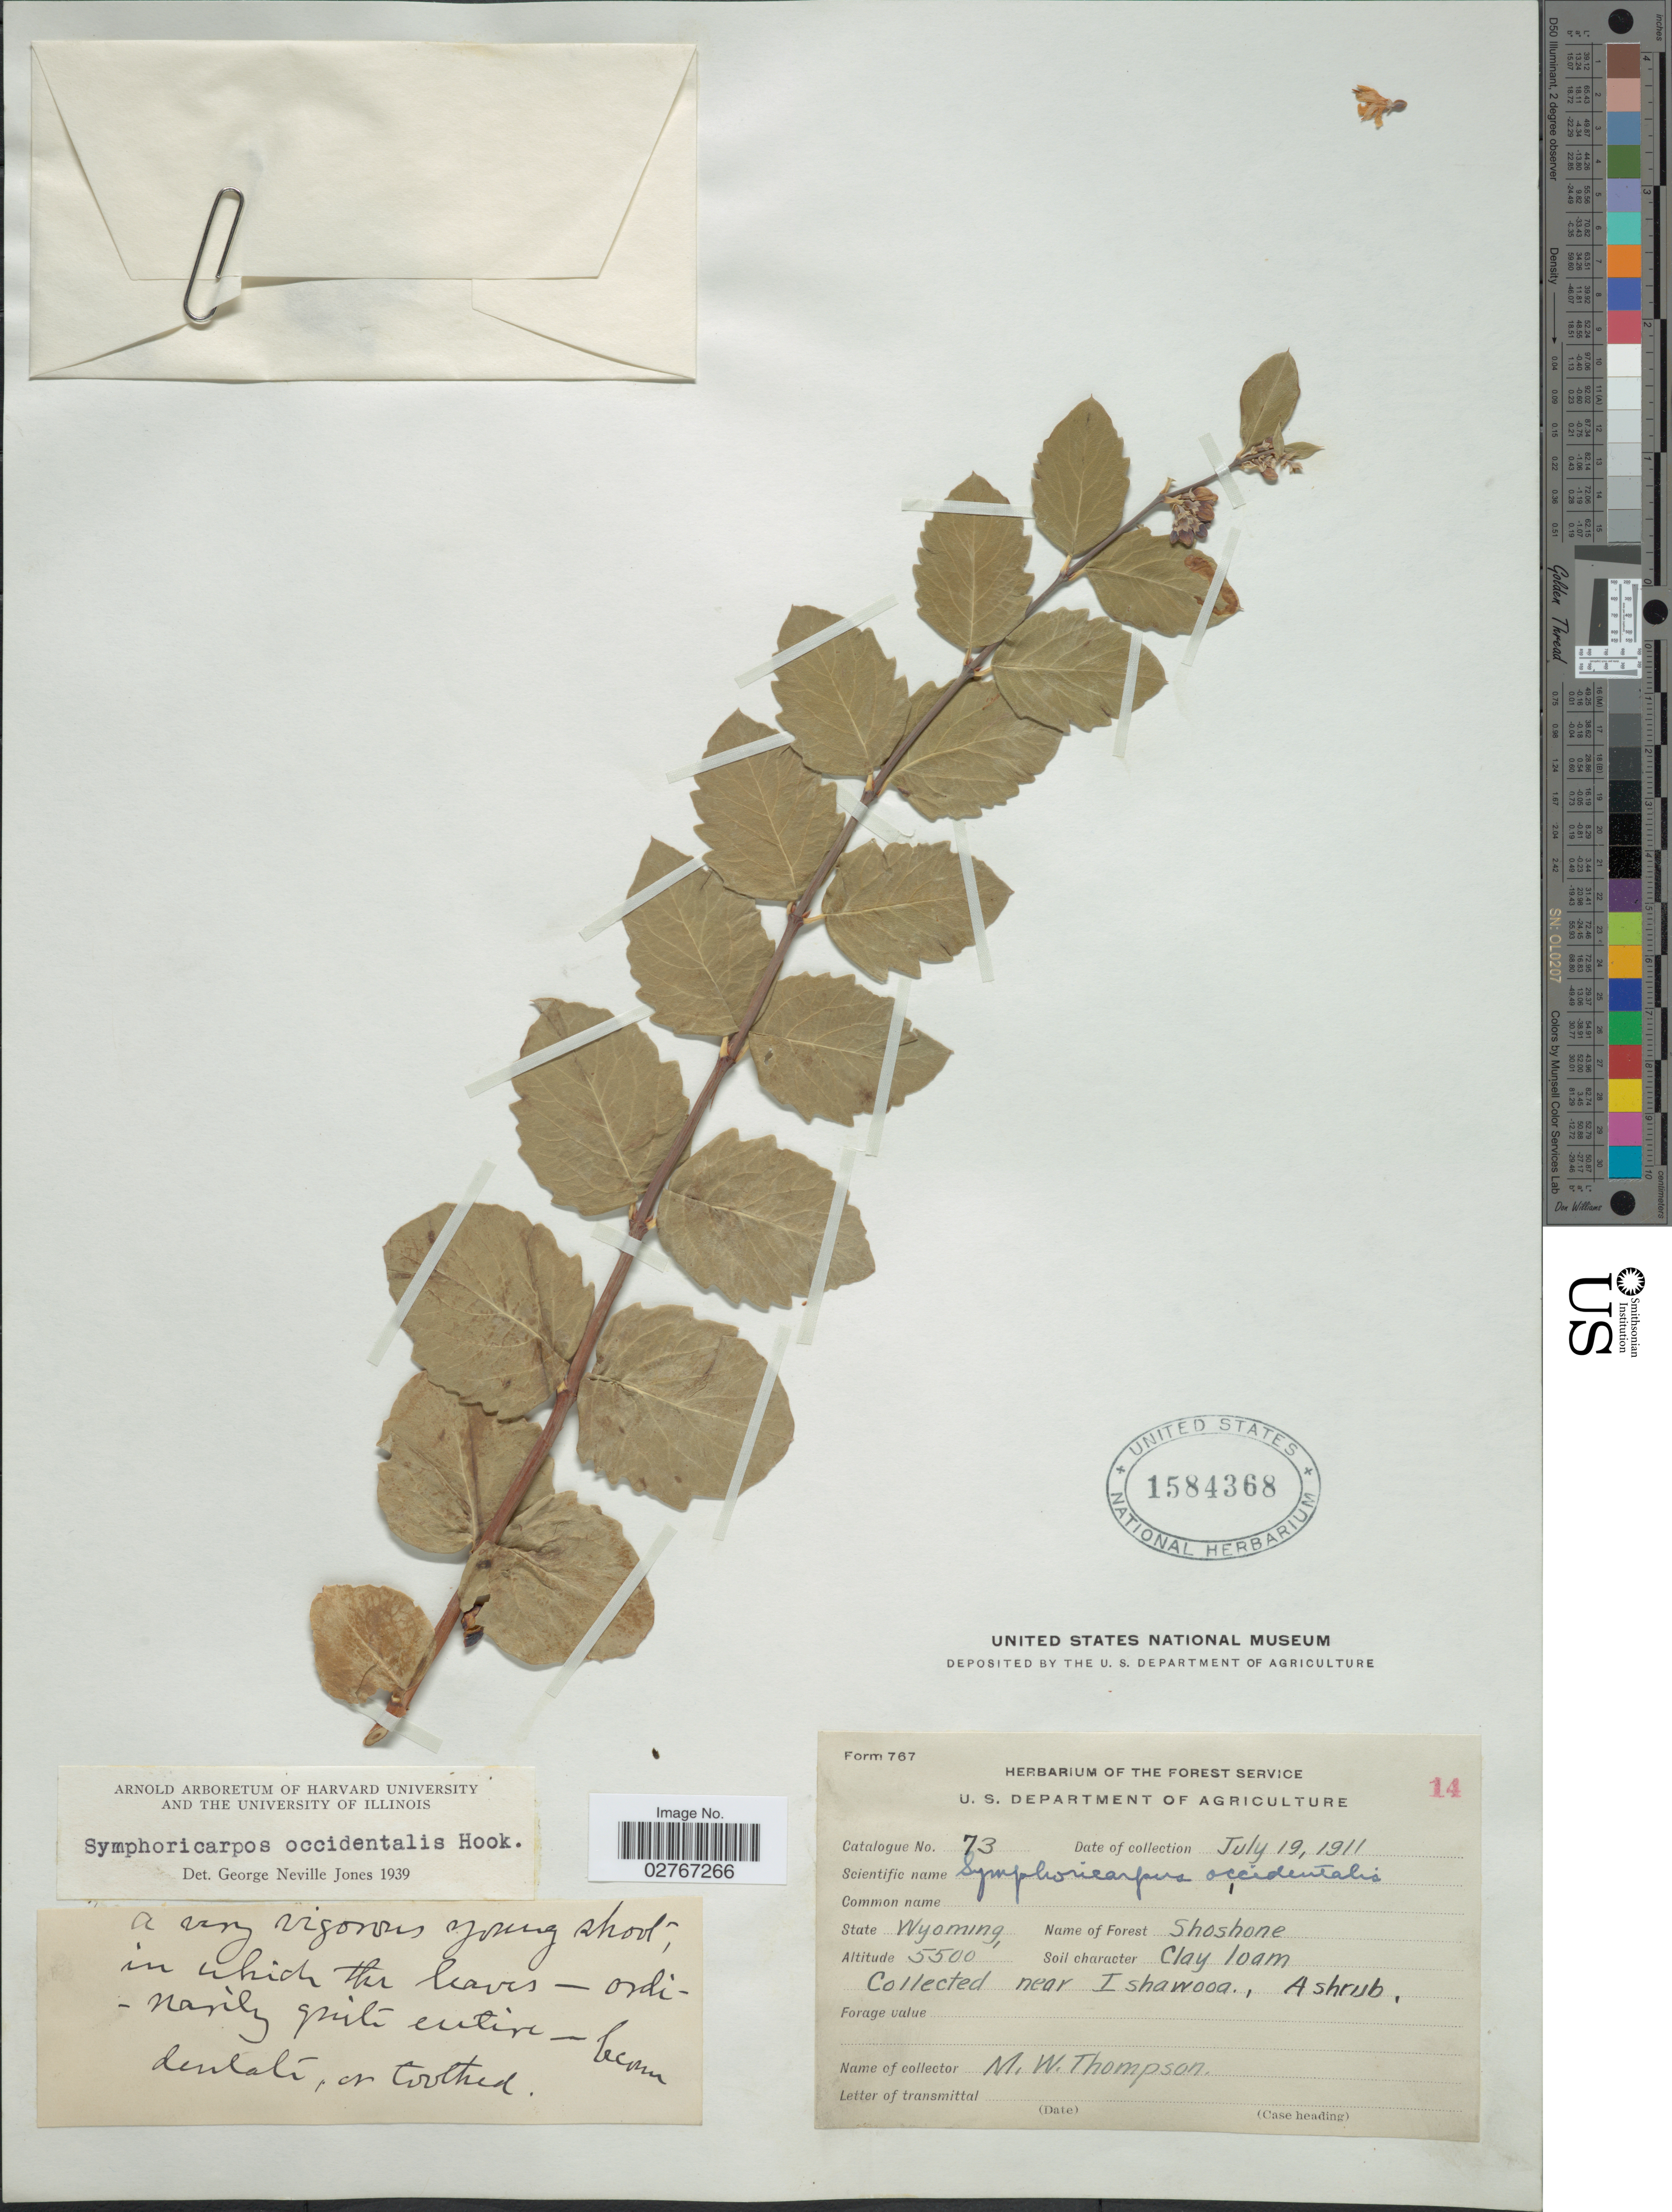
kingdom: Plantae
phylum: Tracheophyta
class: Magnoliopsida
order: Dipsacales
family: Caprifoliaceae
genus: Symphoricarpos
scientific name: Symphoricarpos occidentalis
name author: (R. Br.) Hook.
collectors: M. Thompson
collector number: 73?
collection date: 1911-07-19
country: United States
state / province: Wyoming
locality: Shoshone. Near Ishawooa.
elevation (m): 1676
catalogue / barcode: US 1584368